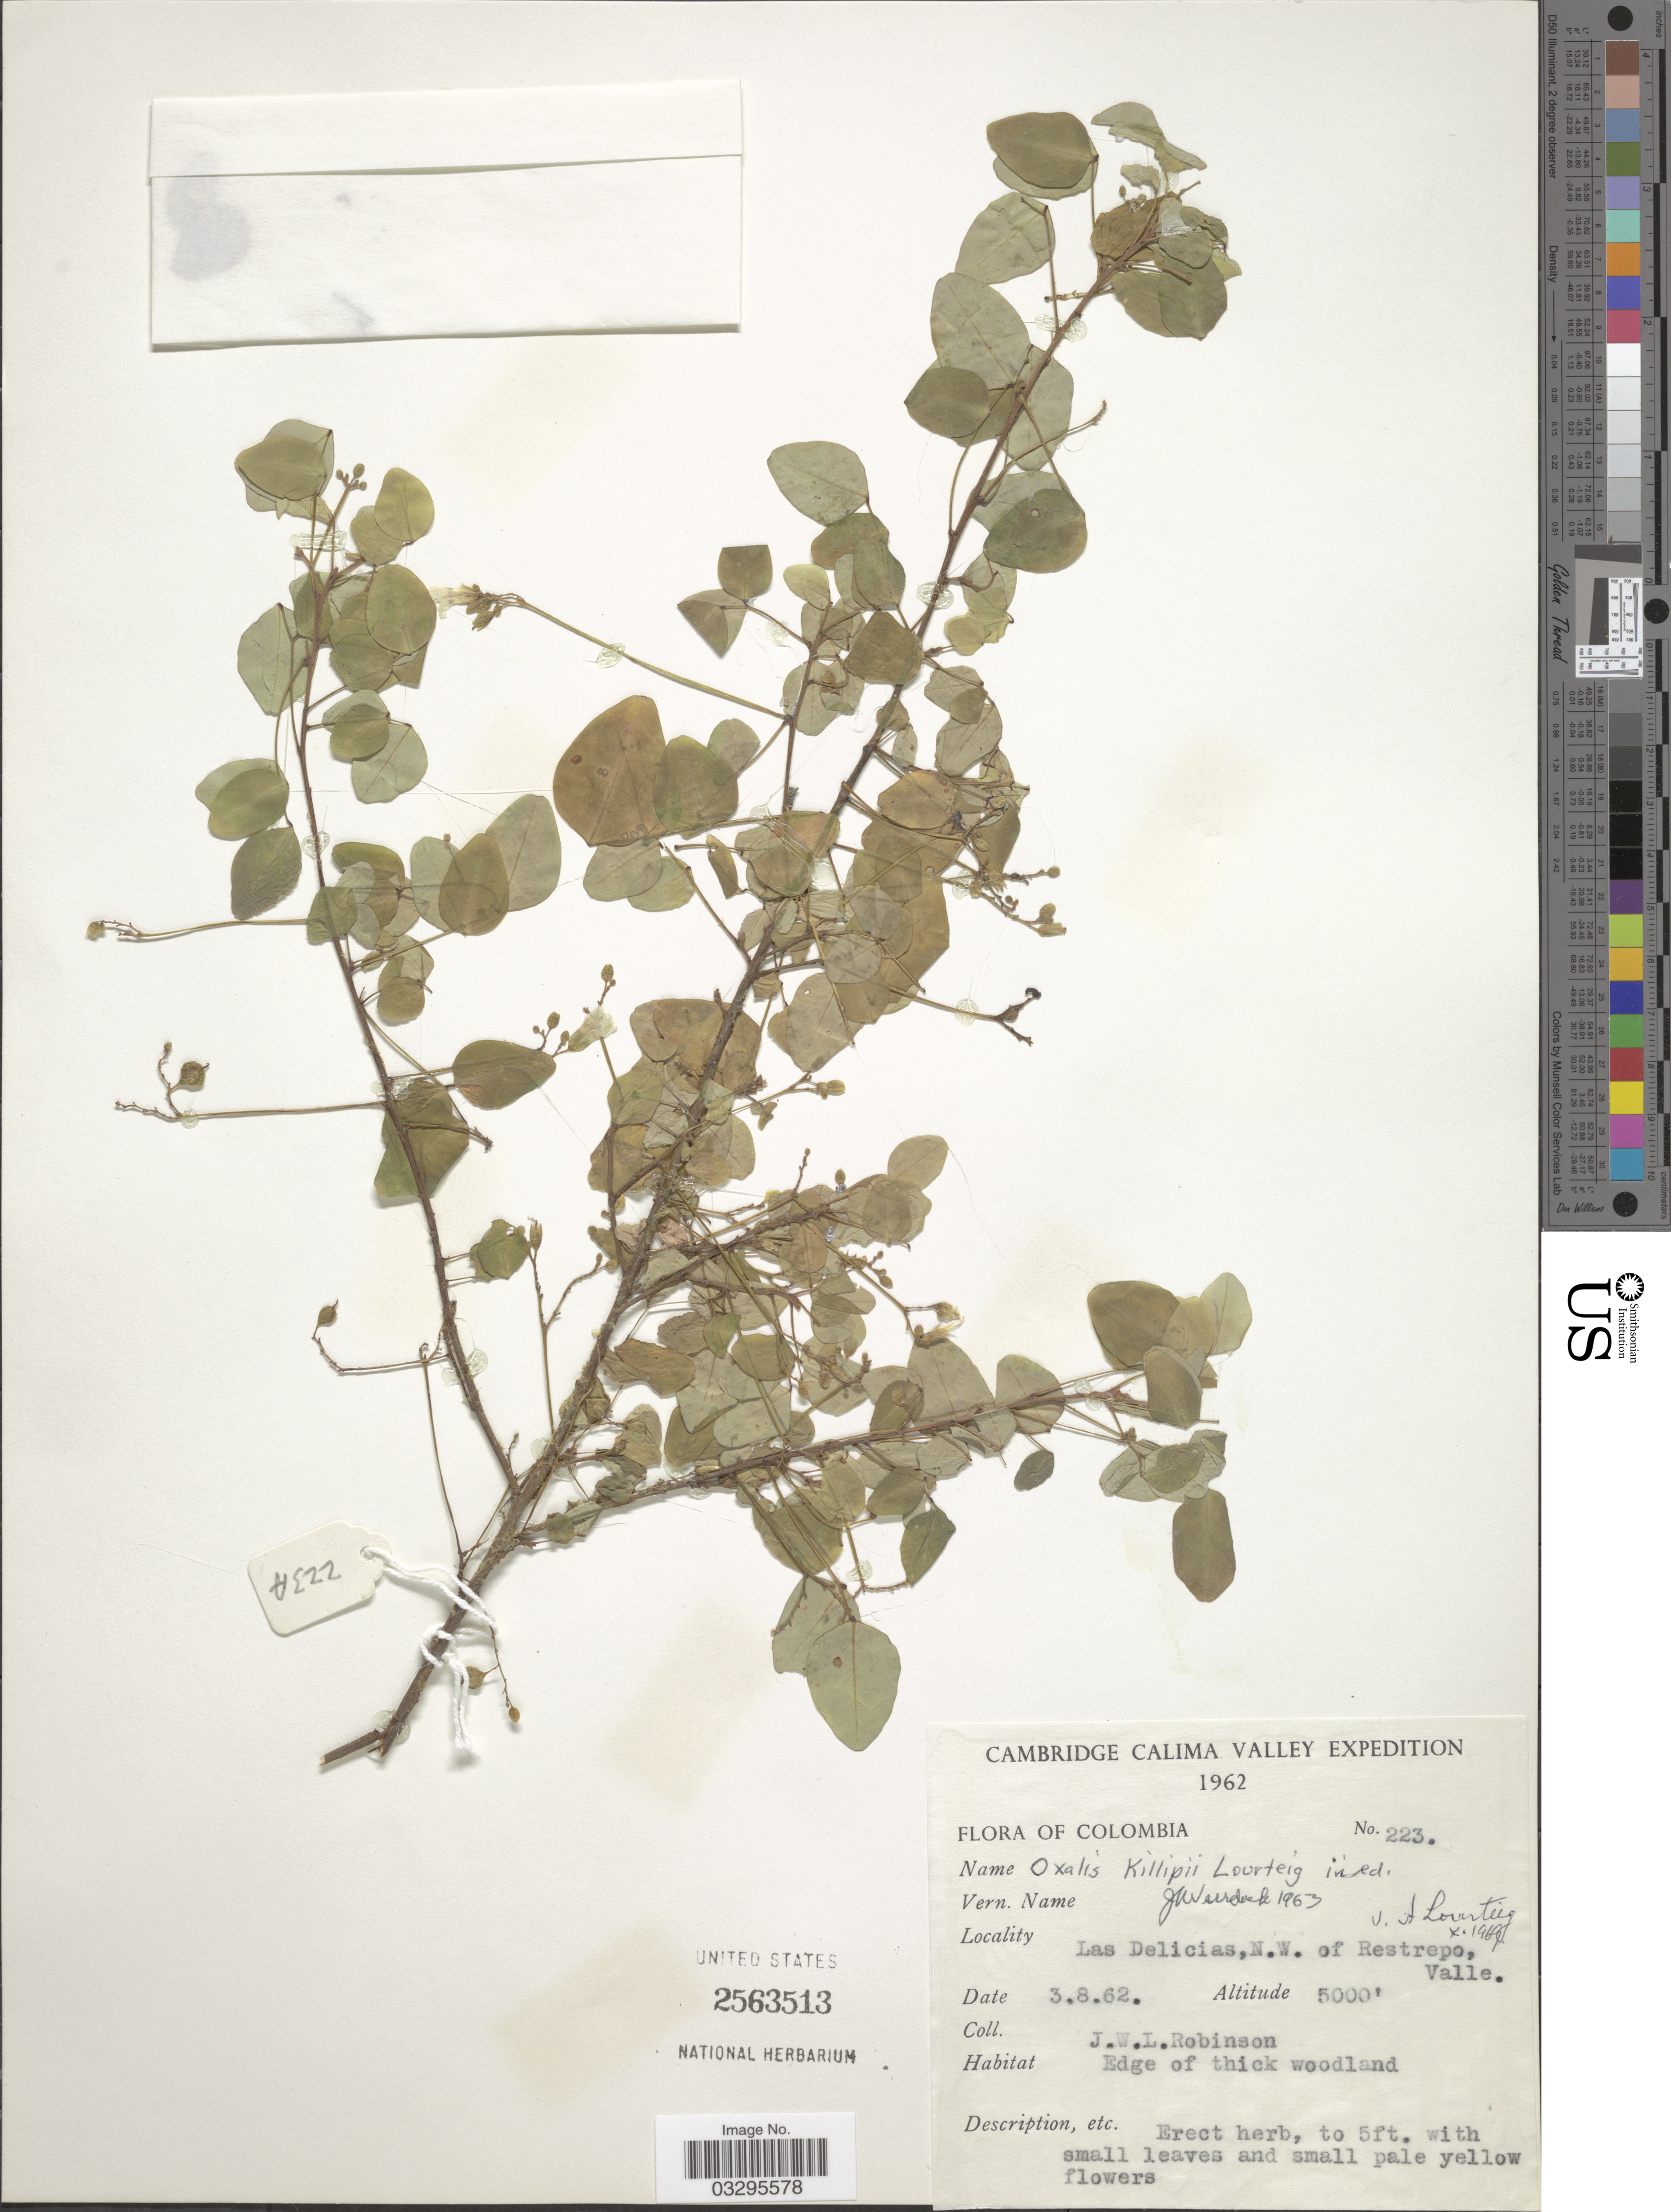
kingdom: Plantae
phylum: Tracheophyta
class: Magnoliopsida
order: Oxalidales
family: Oxalidaceae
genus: Oxalis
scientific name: Oxalis killipii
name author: Lourteig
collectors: J. W. Robinson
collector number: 223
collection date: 1962-08-03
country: Colombia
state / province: Valle del Cauca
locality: Calima Valley. Las Delicias, N.W. of Restrepo, Valle.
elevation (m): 1524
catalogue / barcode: US 2563513